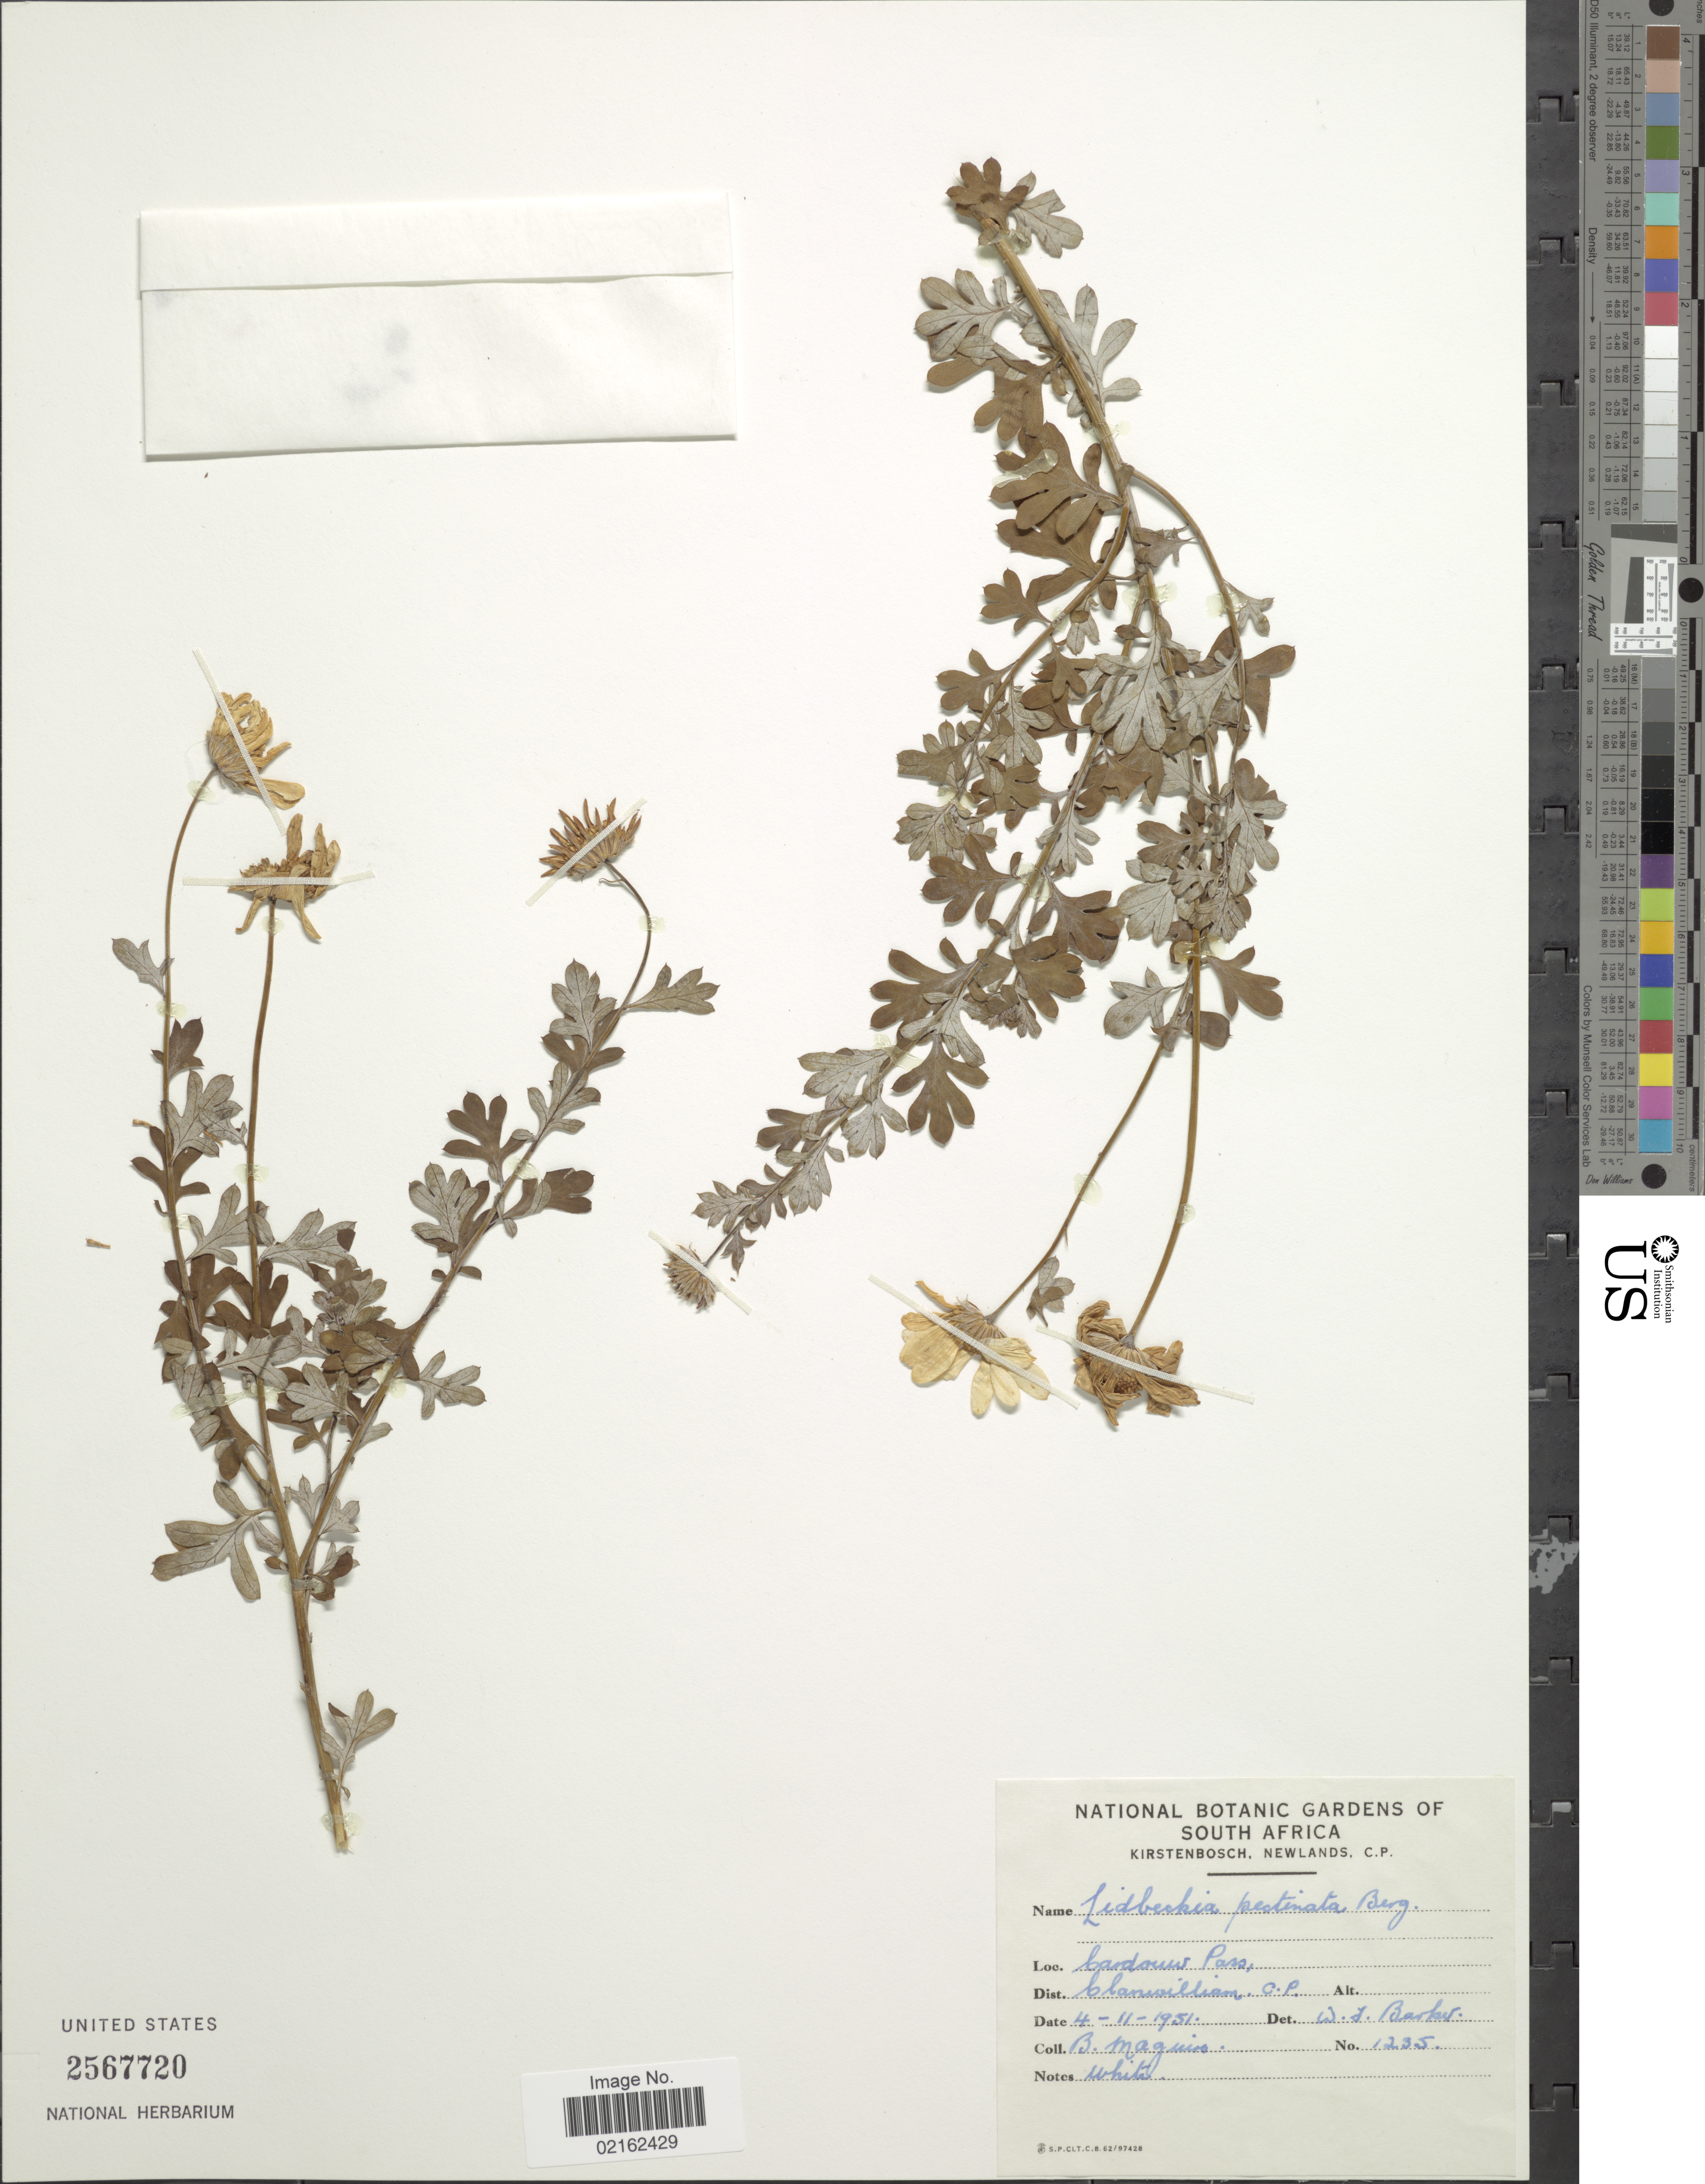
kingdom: Plantae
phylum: Tracheophyta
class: Magnoliopsida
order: Asterales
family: Asteraceae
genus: Lidbeckia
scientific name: Lidbeckia pectinata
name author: Berg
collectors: B. Maguire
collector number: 1235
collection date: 1951-11-04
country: South Africa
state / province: Western Cape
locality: Cadouw [Tradouw] pass Clanwilliam C.P.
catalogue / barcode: US 2567720